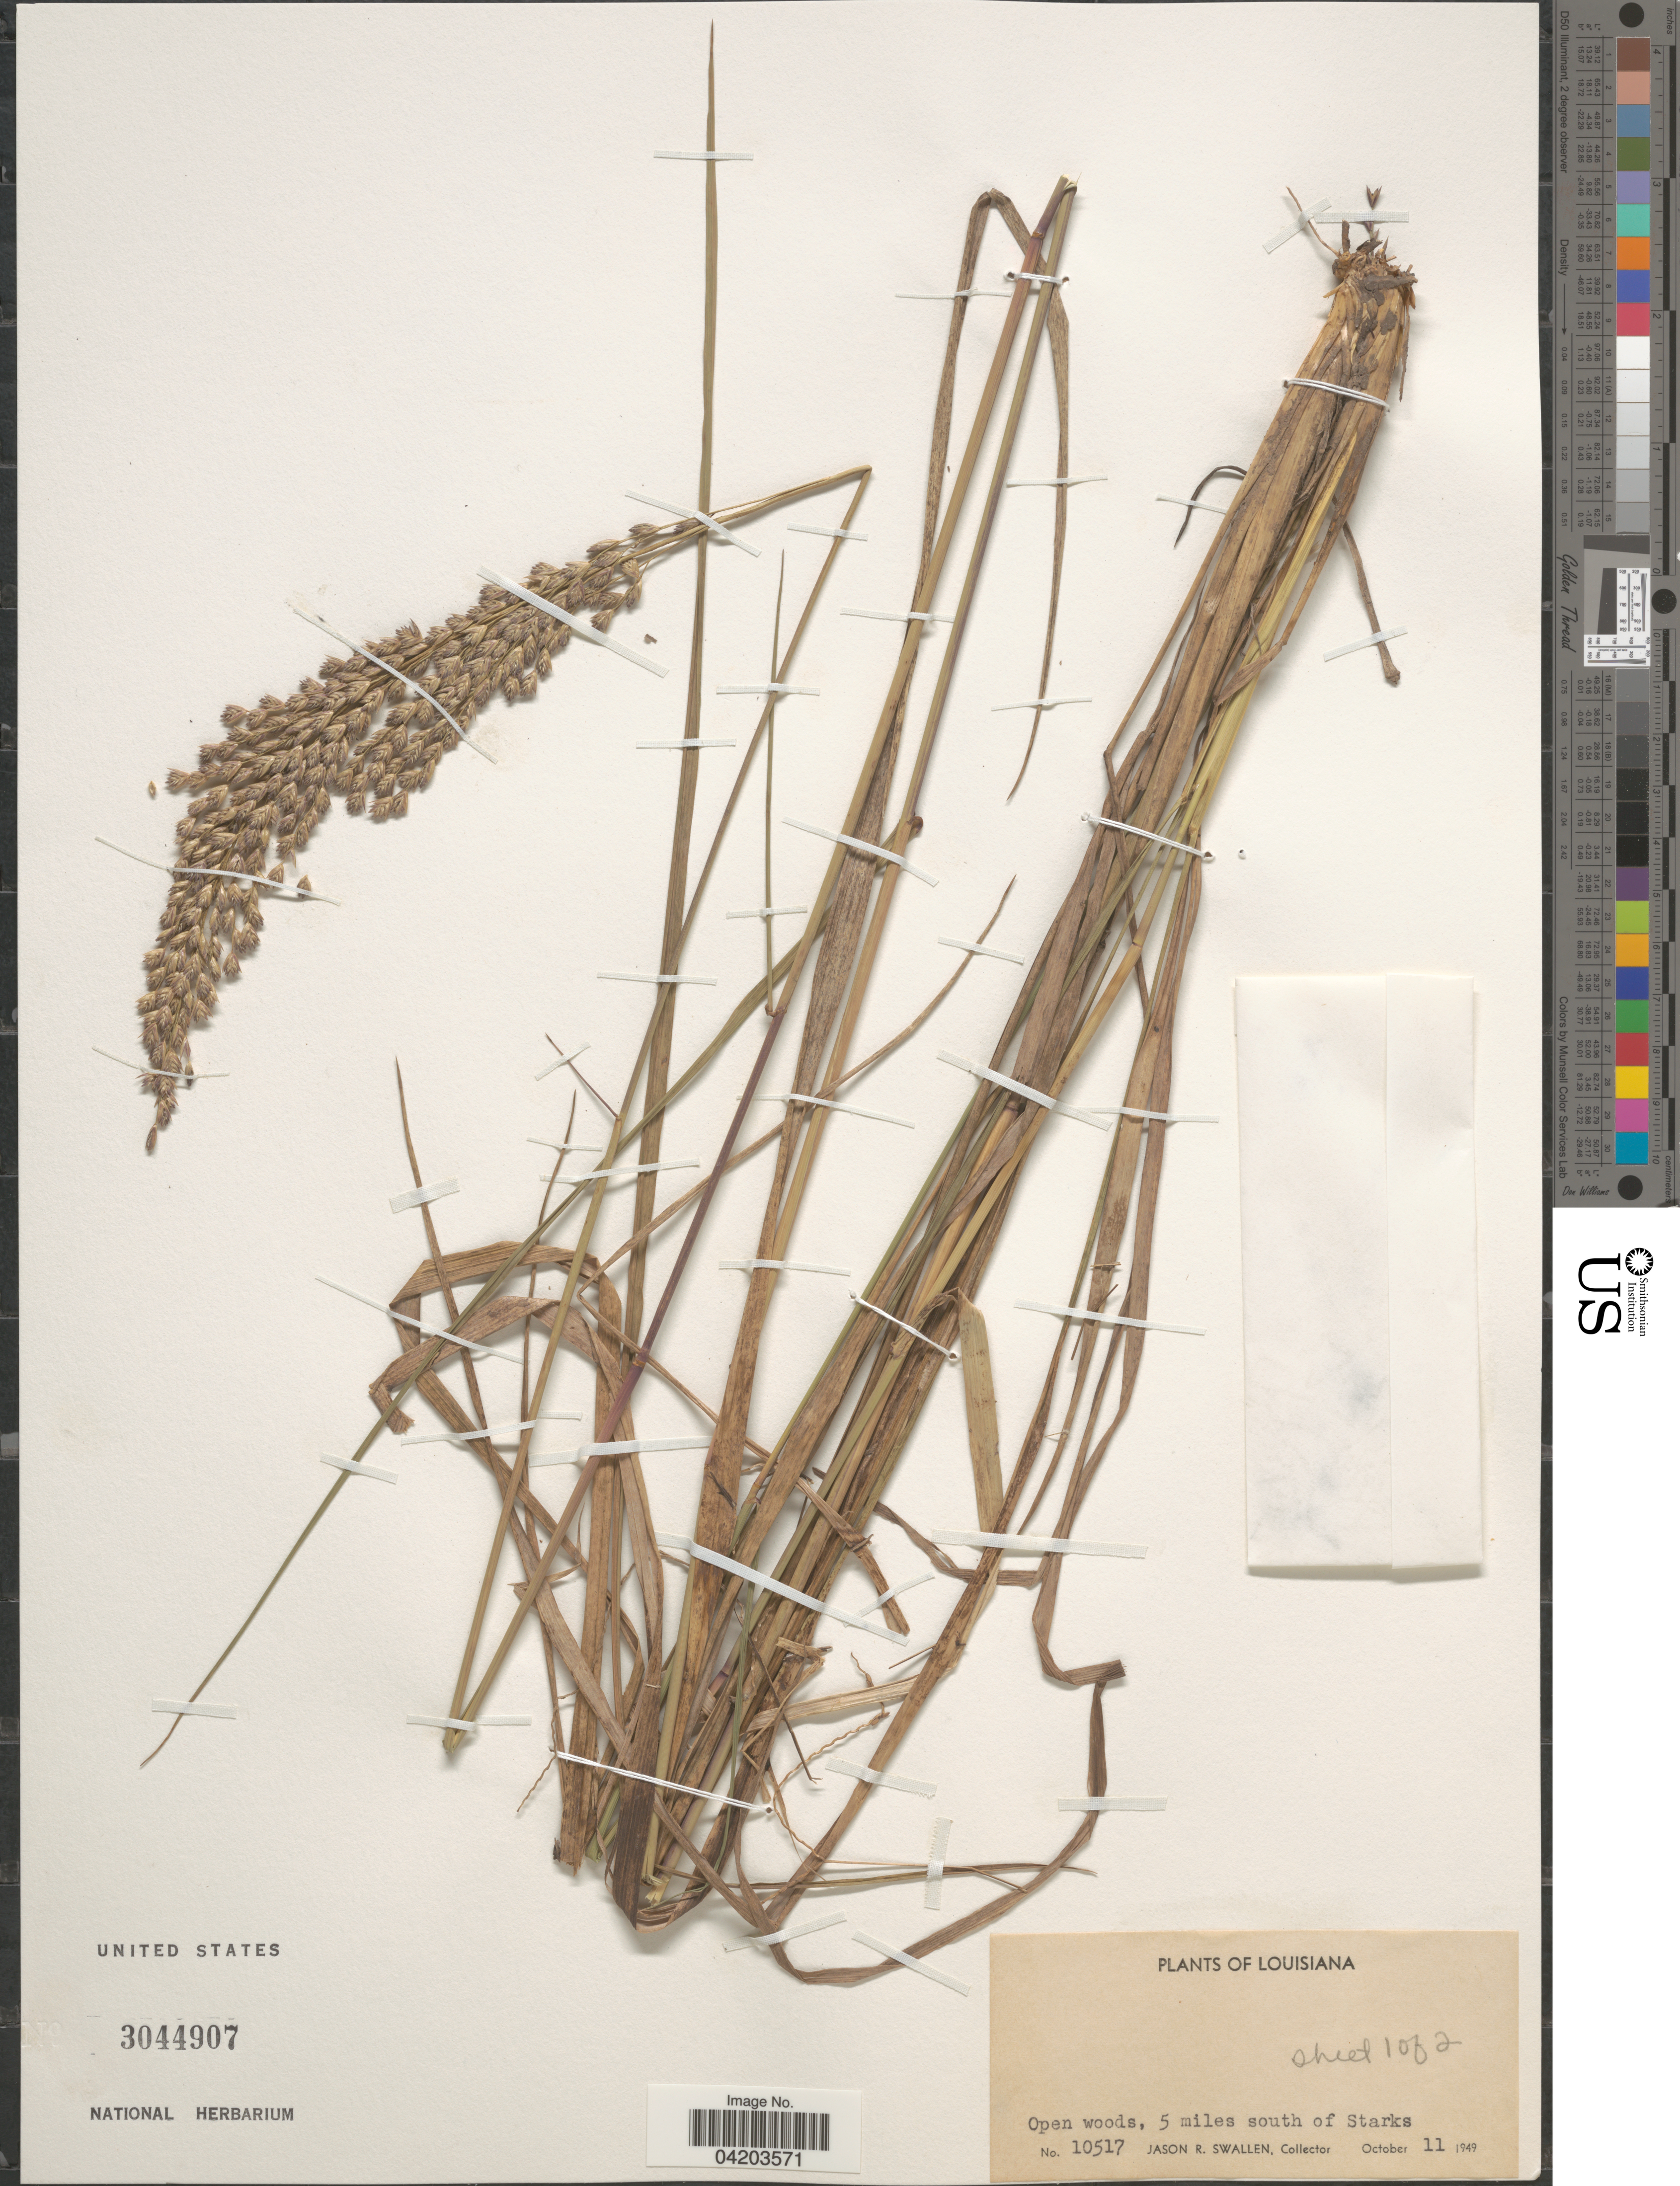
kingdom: Plantae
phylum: Tracheophyta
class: Liliopsida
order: Poales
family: Poaceae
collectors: J. R. Swallen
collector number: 10517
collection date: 1949-10-11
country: United States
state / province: Louisiana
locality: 5 miles south of Starks.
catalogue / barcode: US 3044907